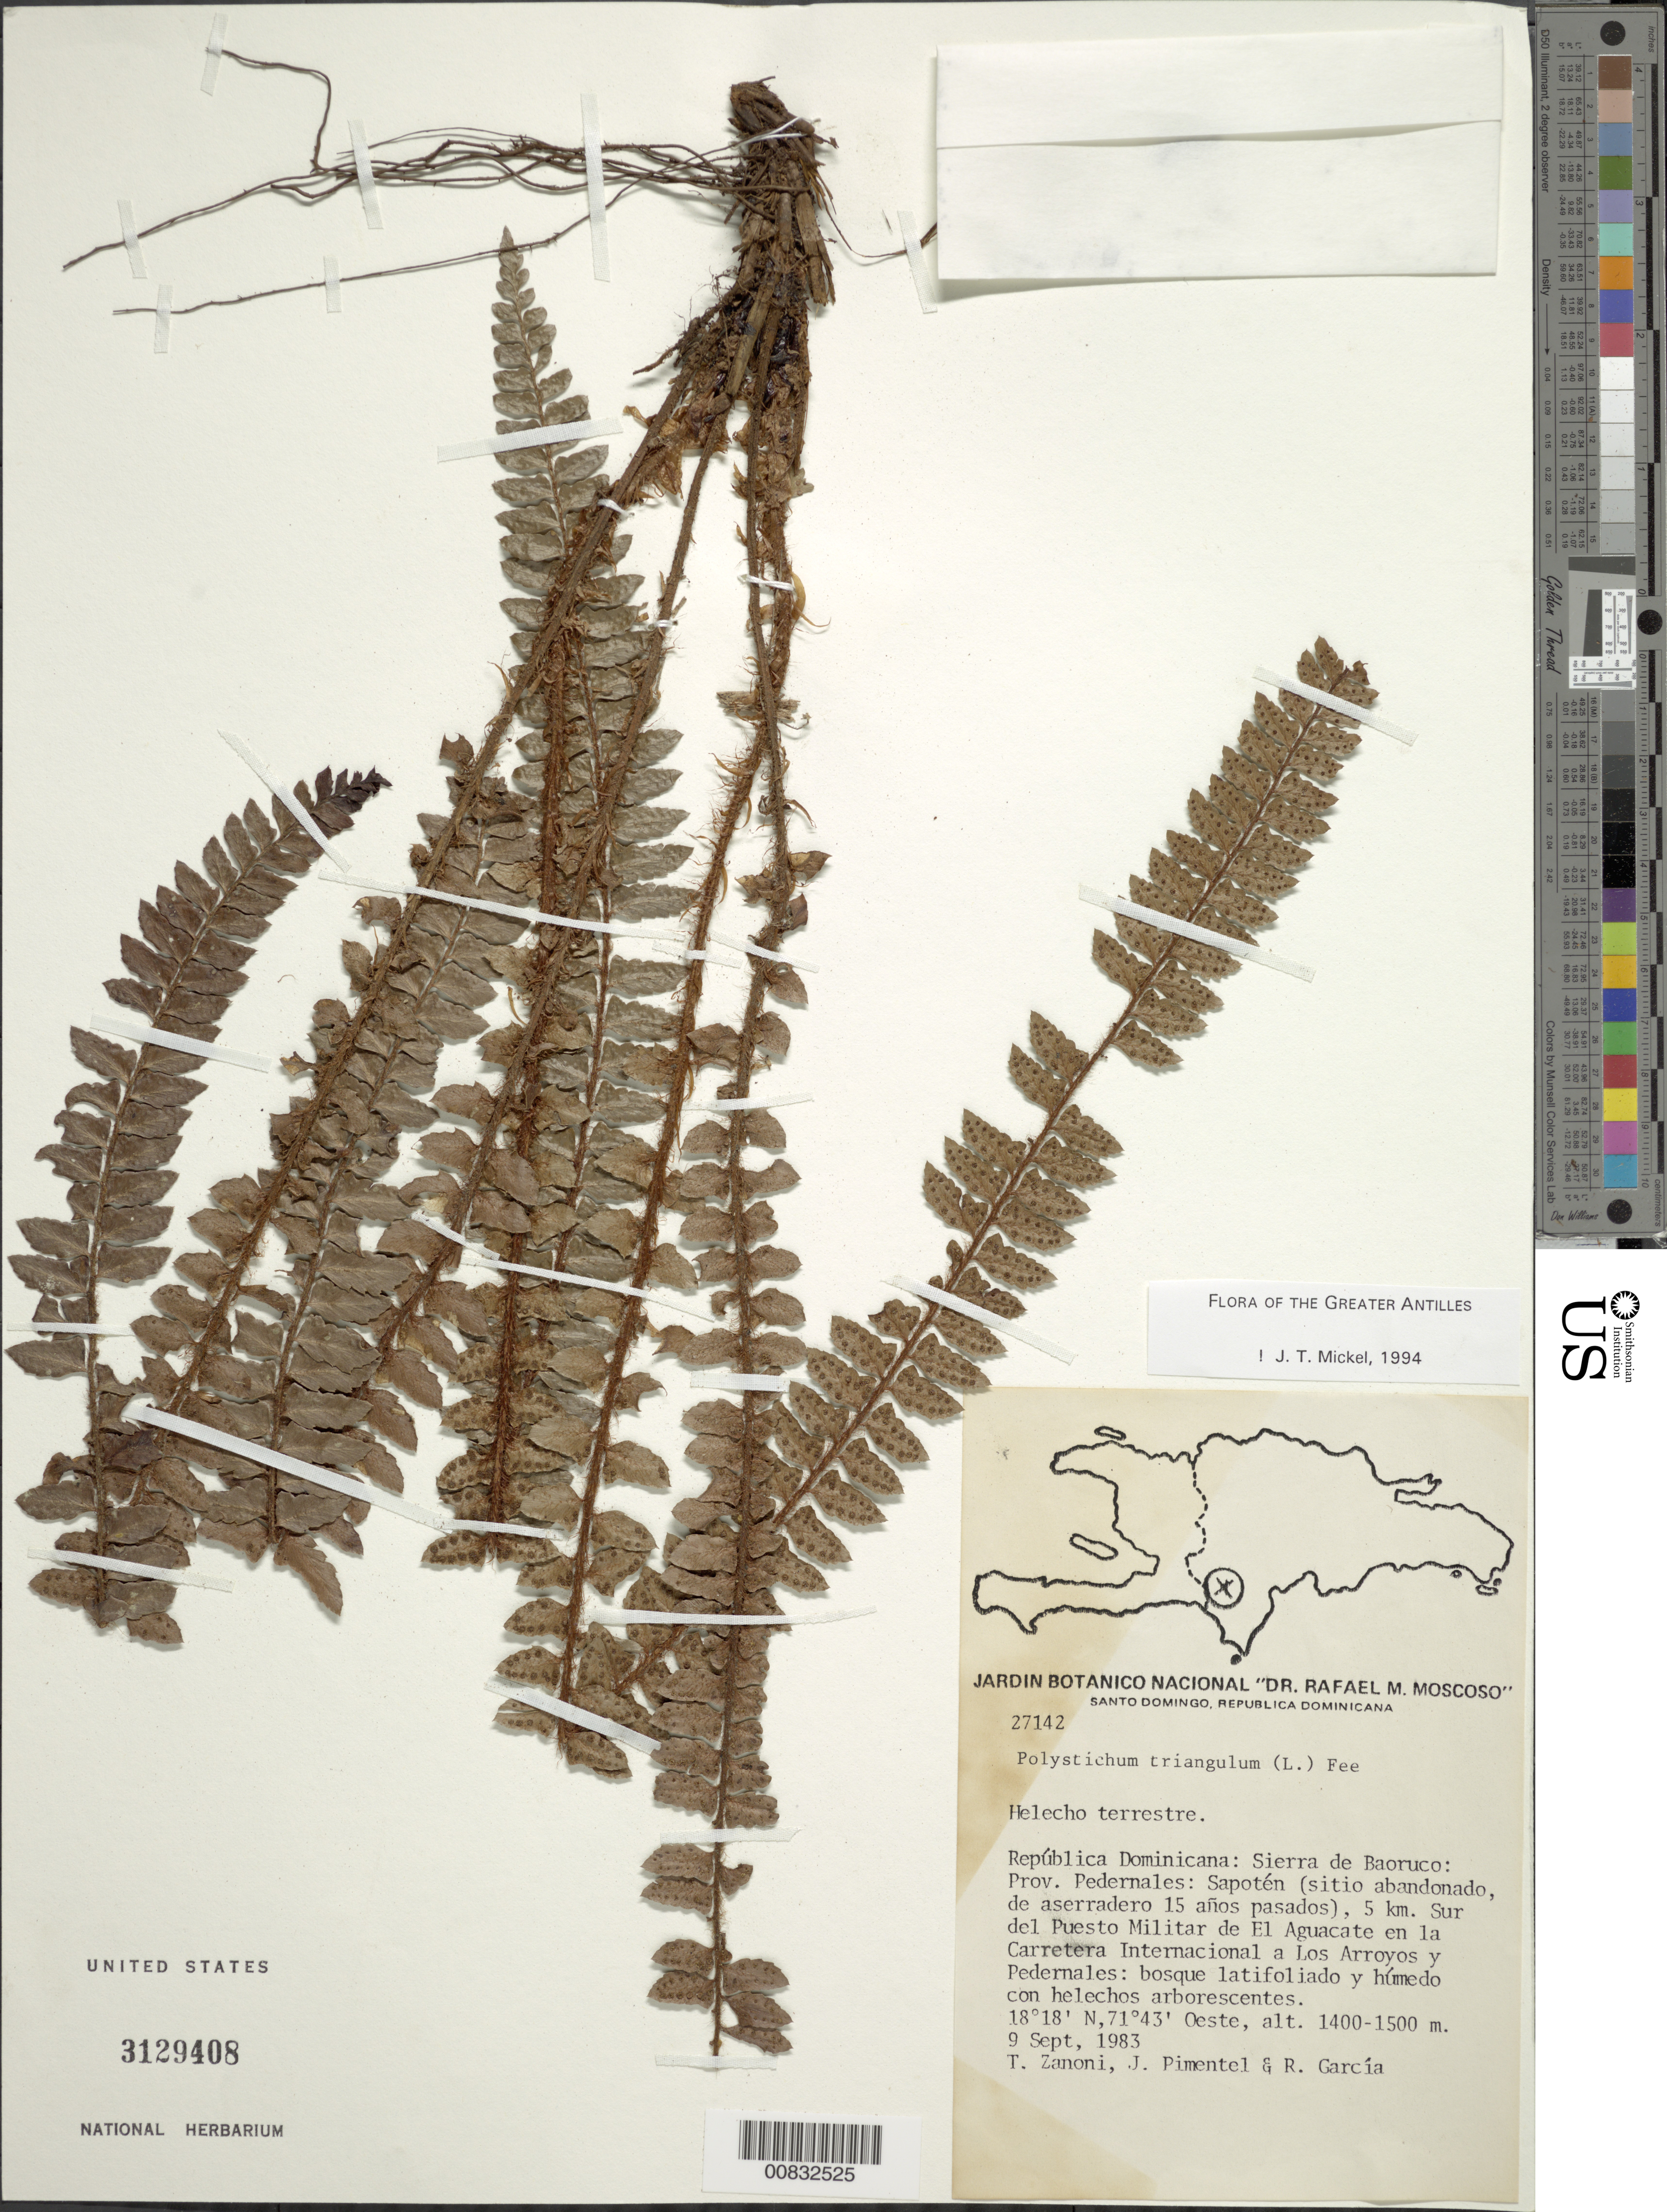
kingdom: Plantae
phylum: Tracheophyta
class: Polypodiopsida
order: Polypodiales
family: Dryopteridaceae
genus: Polystichum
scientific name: Polystichum triangulum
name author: (L.) Fée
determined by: Mickel, J. T., (NY), New York Botanical Garden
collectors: T. A. Zanoni, J. Pimentel & R. G. García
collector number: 27142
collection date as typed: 09 Sep 1983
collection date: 1983-09-09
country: Dominican Republic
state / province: Pedernales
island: Hispaniola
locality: Sierra de Baoruco, Sapotén, 5 km S del Puesto Militar de El Aguacate, Carretera Internacional a Los Arroyos y Pedernales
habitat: Bosque latifoliado y hûmedo con helechos arborescentes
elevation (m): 1400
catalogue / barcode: US 3129408